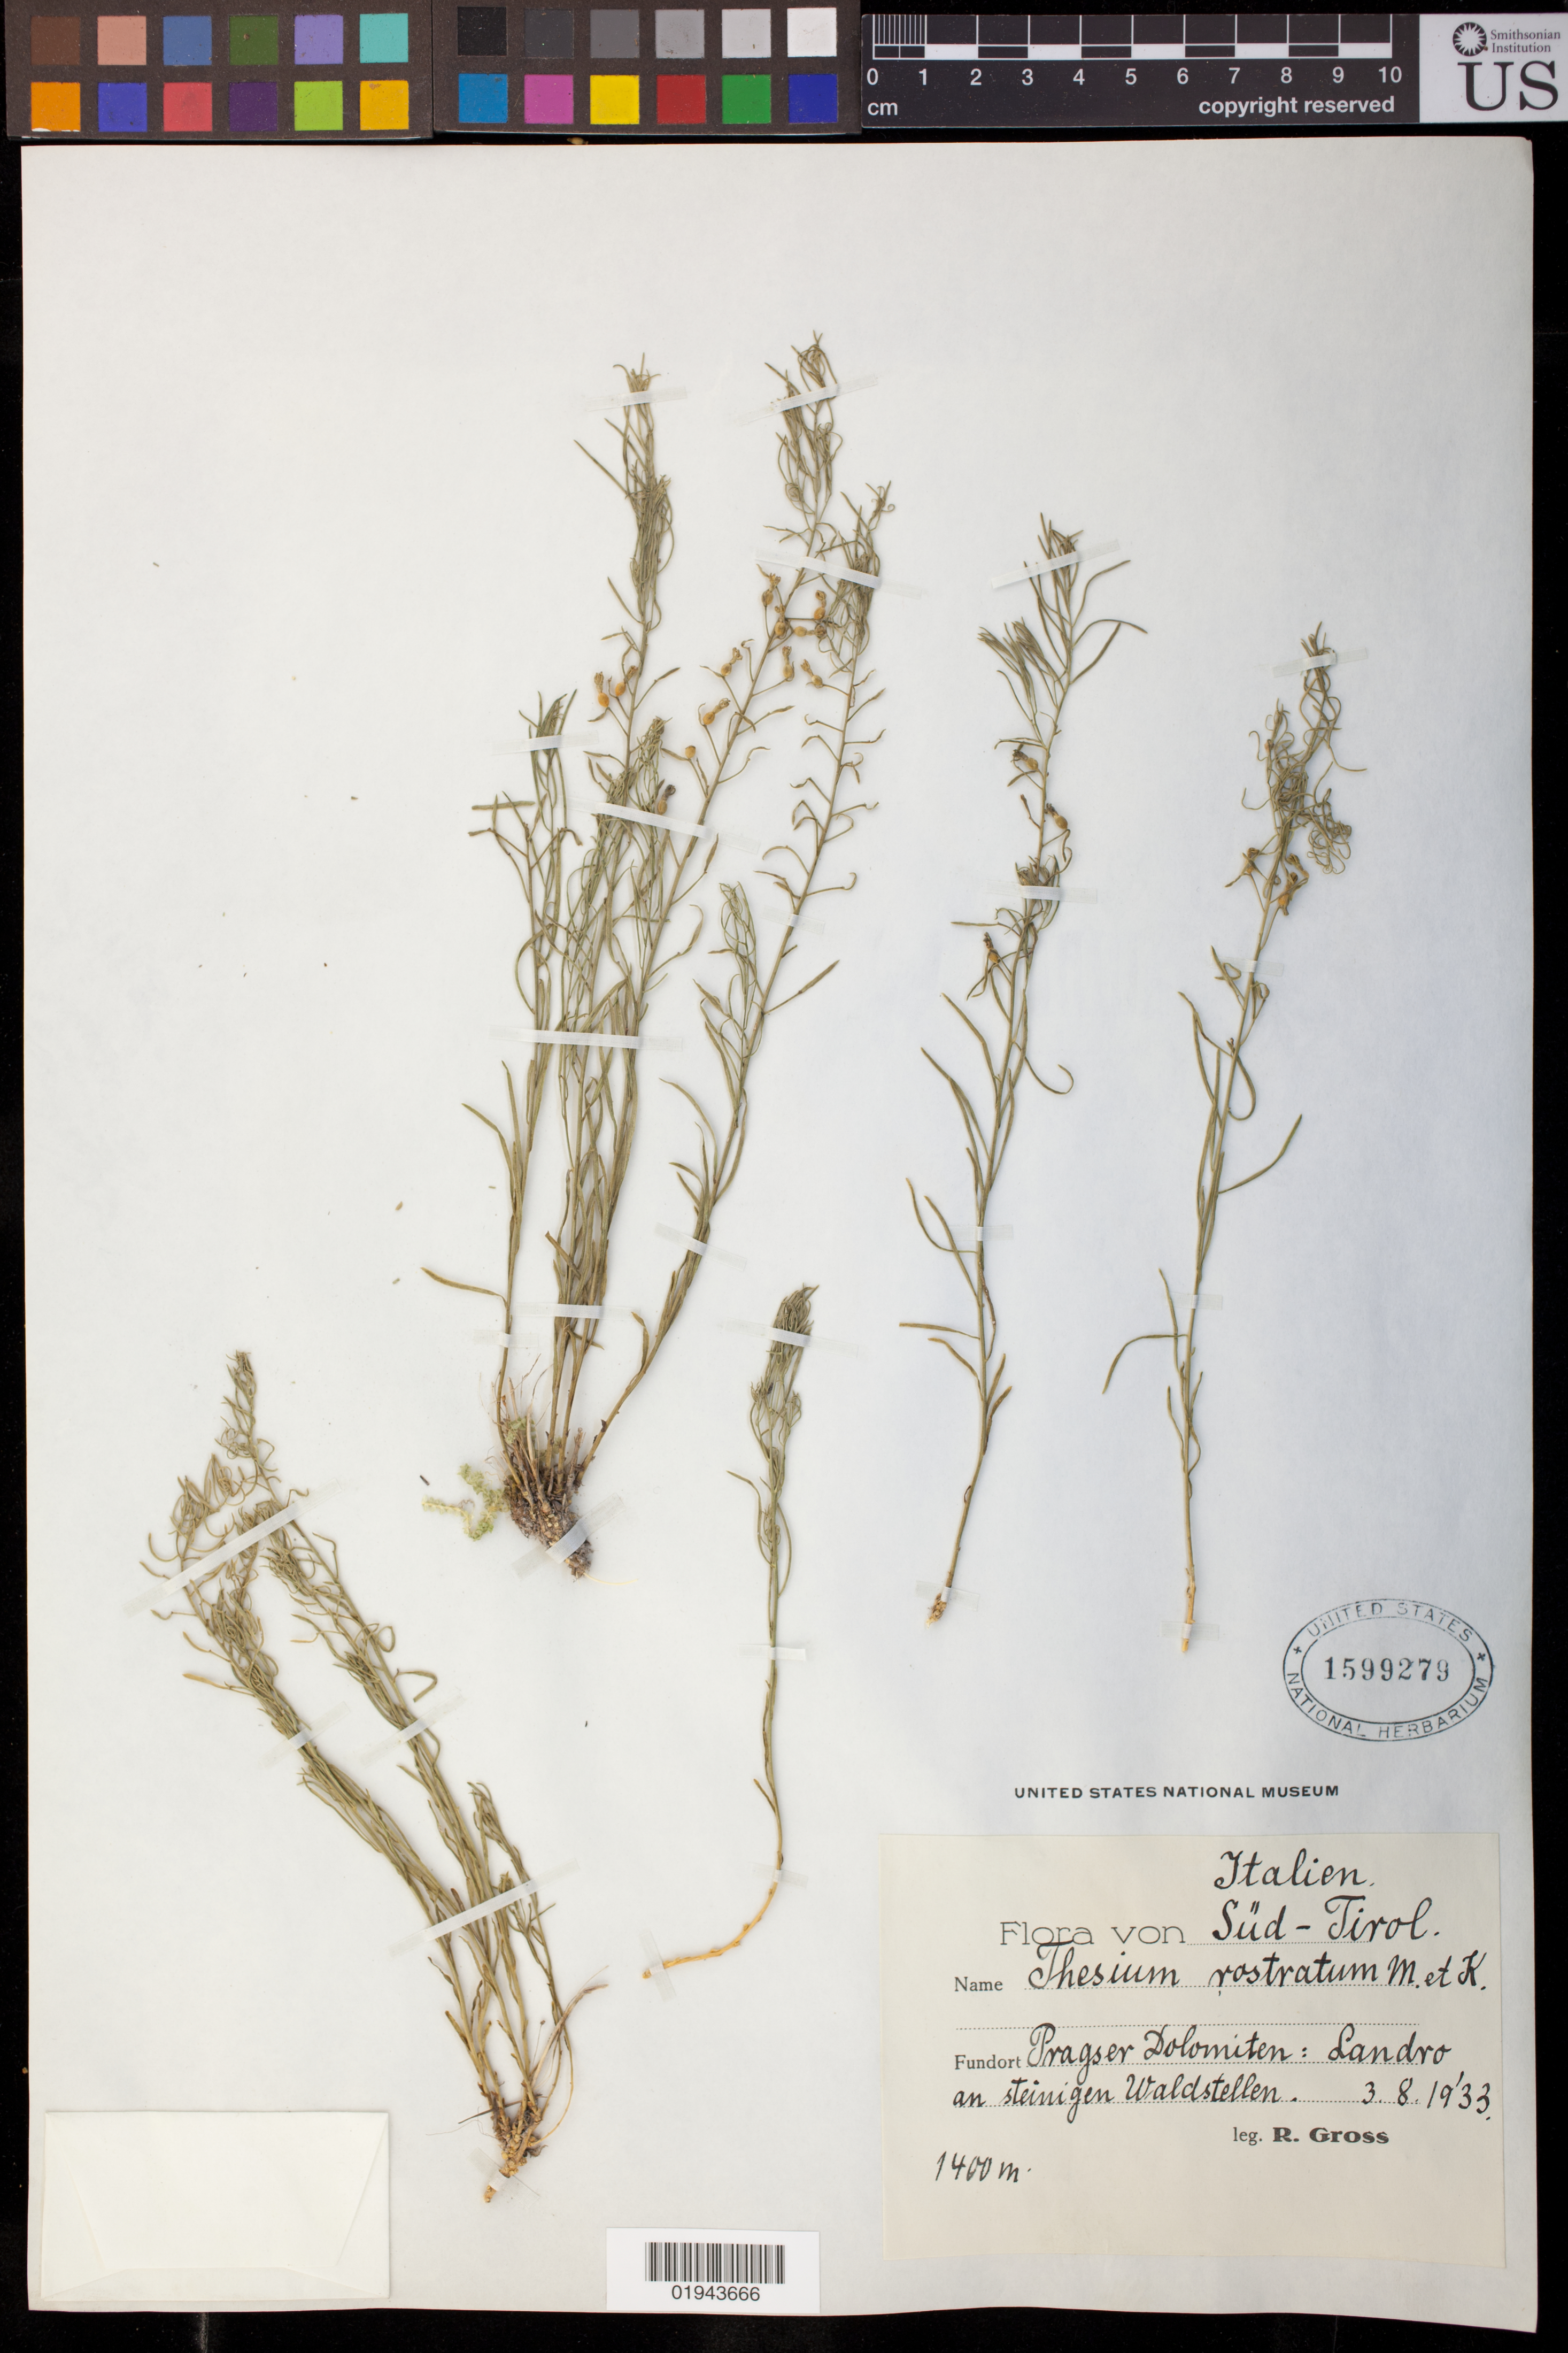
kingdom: Plantae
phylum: Tracheophyta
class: Magnoliopsida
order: Santalales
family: Thesiaceae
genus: Thesium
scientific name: Thesium rostratum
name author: Mert. & W.D.J. Koch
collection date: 1933-08-03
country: Italy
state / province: Trentino-Alto Adige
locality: Sud-Tirol. Pragser Dolomiten: Sandro an steinigen waldstellen.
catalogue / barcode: US 1599279